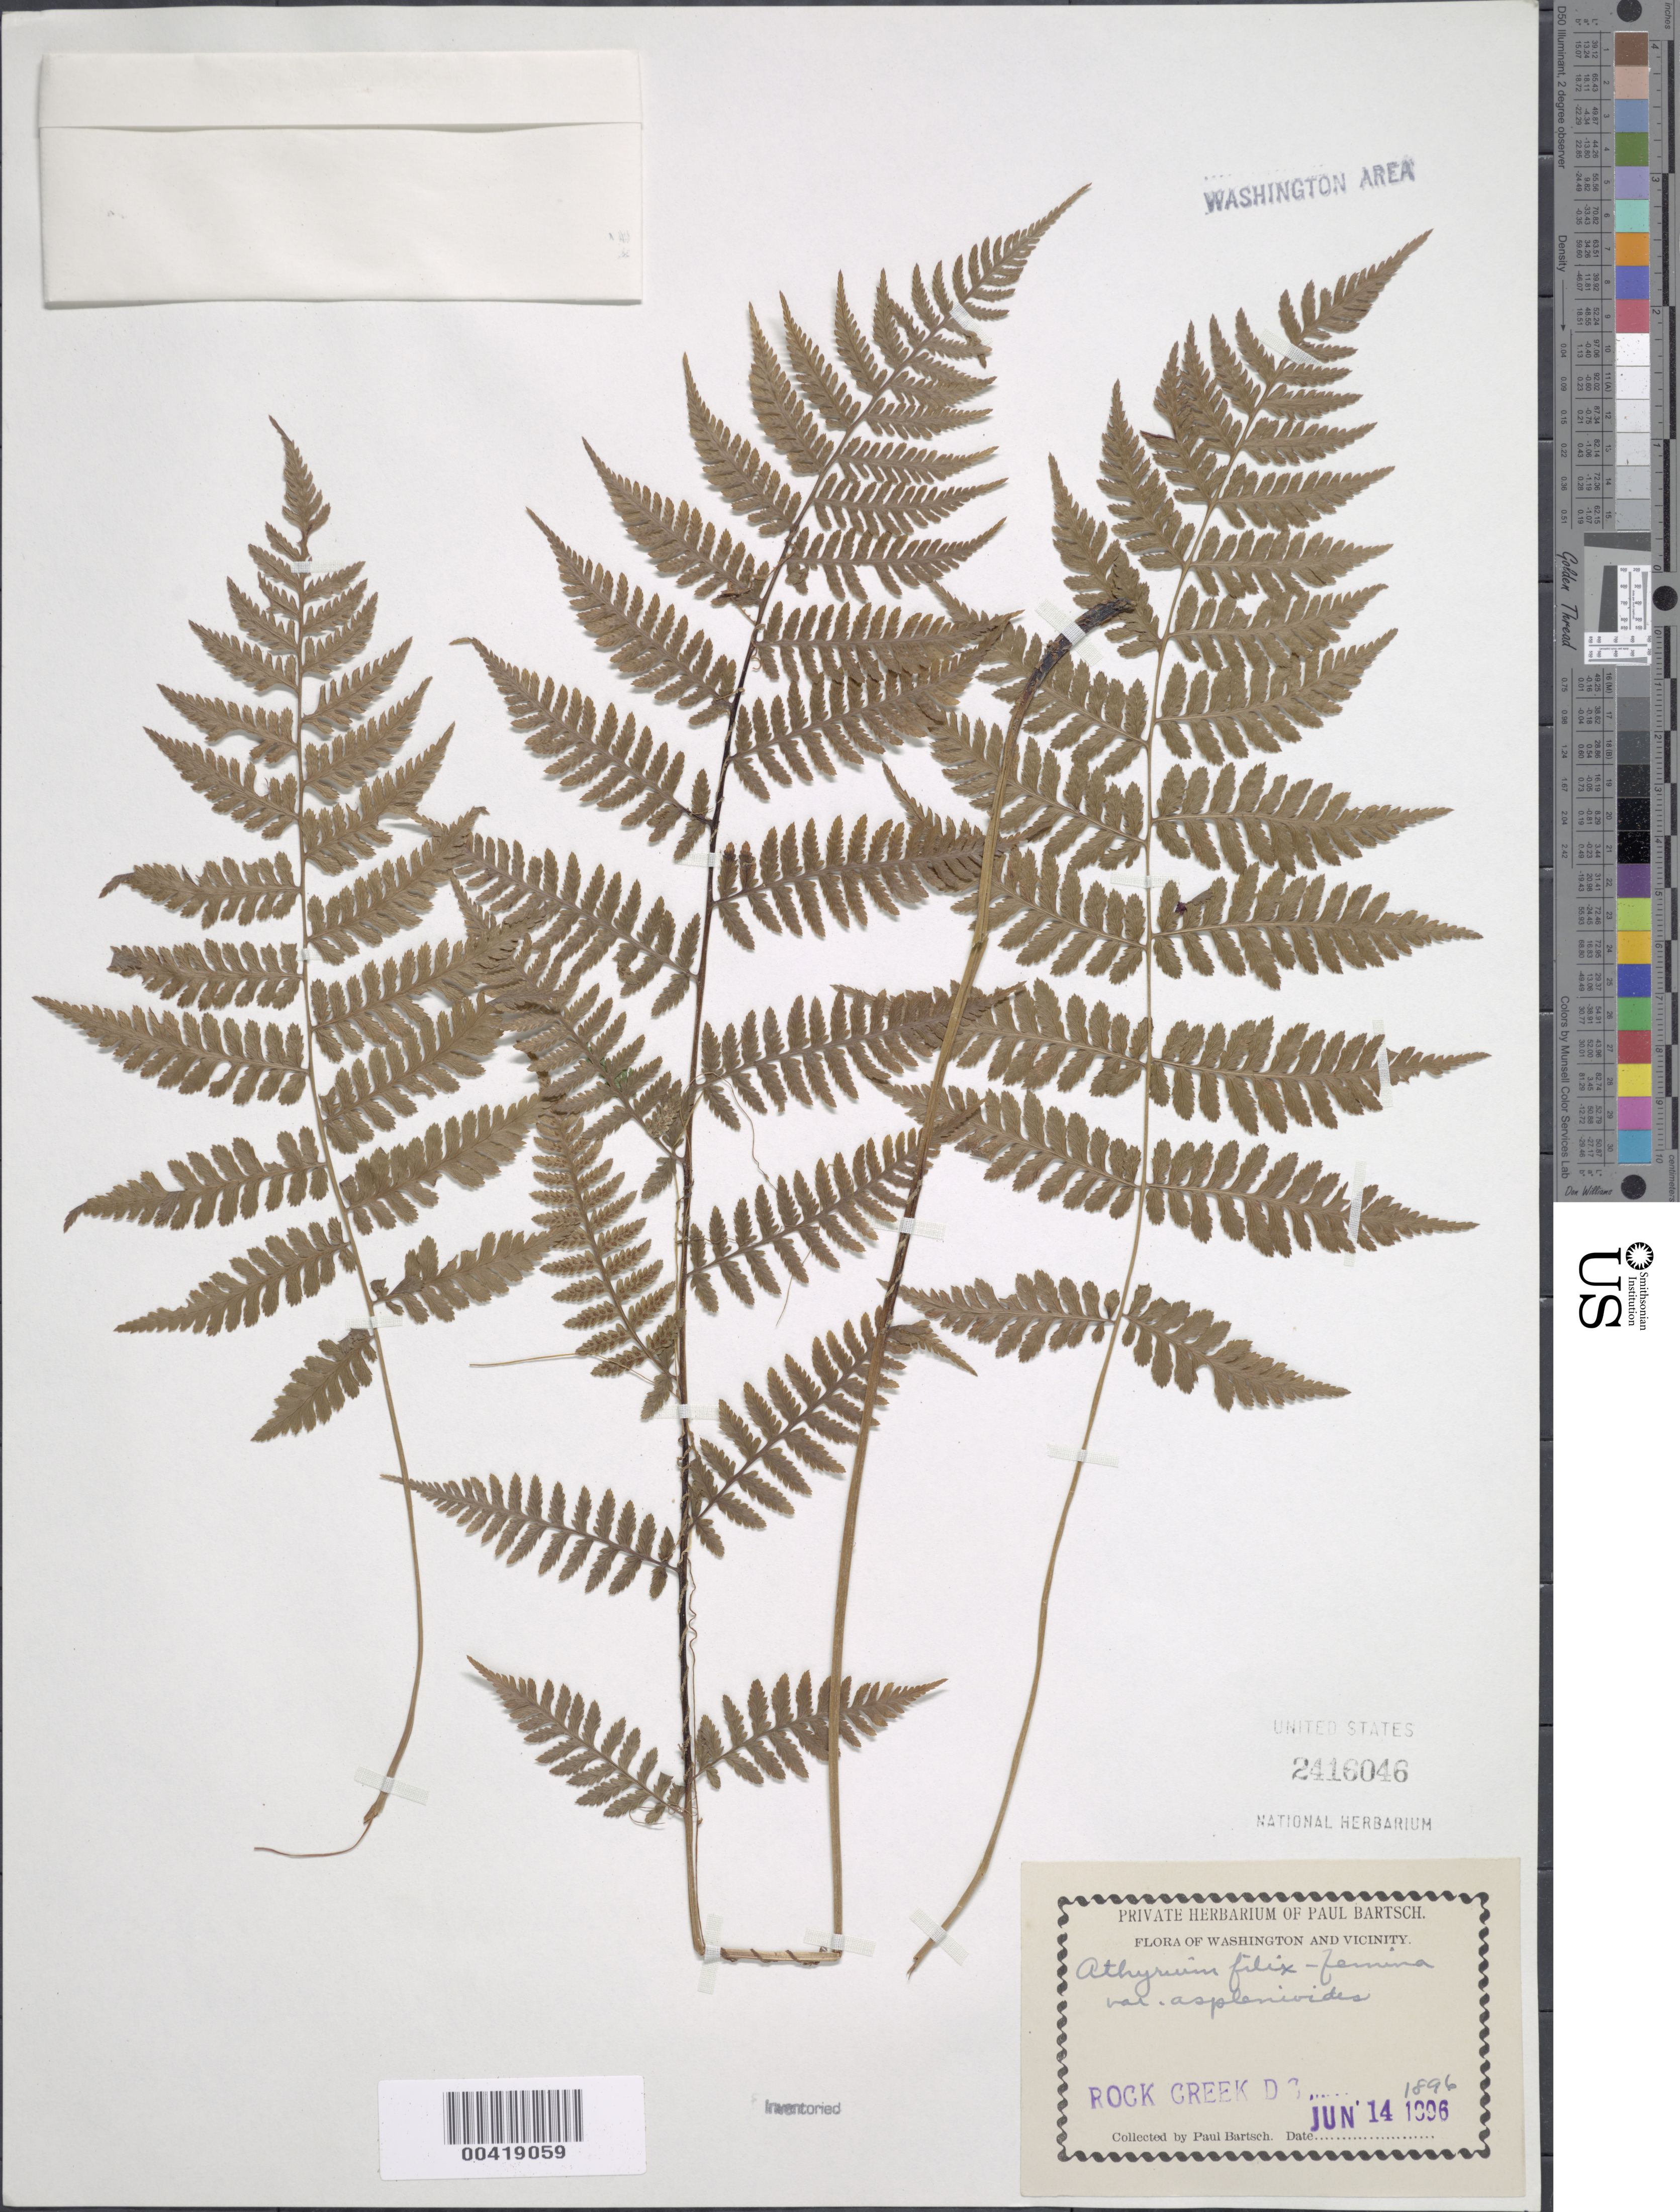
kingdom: Plantae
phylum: Tracheophyta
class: Polypodiopsida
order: Polypodiales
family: Athyriaceae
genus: Athyrium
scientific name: Athyrium filix-femina var. asplenioides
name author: (Michx.) Farw.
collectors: P. Bartsch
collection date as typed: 14 Jun 1896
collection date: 1896-06-14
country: United States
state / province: District of Columbia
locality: Rock Creek Rock Creek Park and vicinity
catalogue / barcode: US 2416046